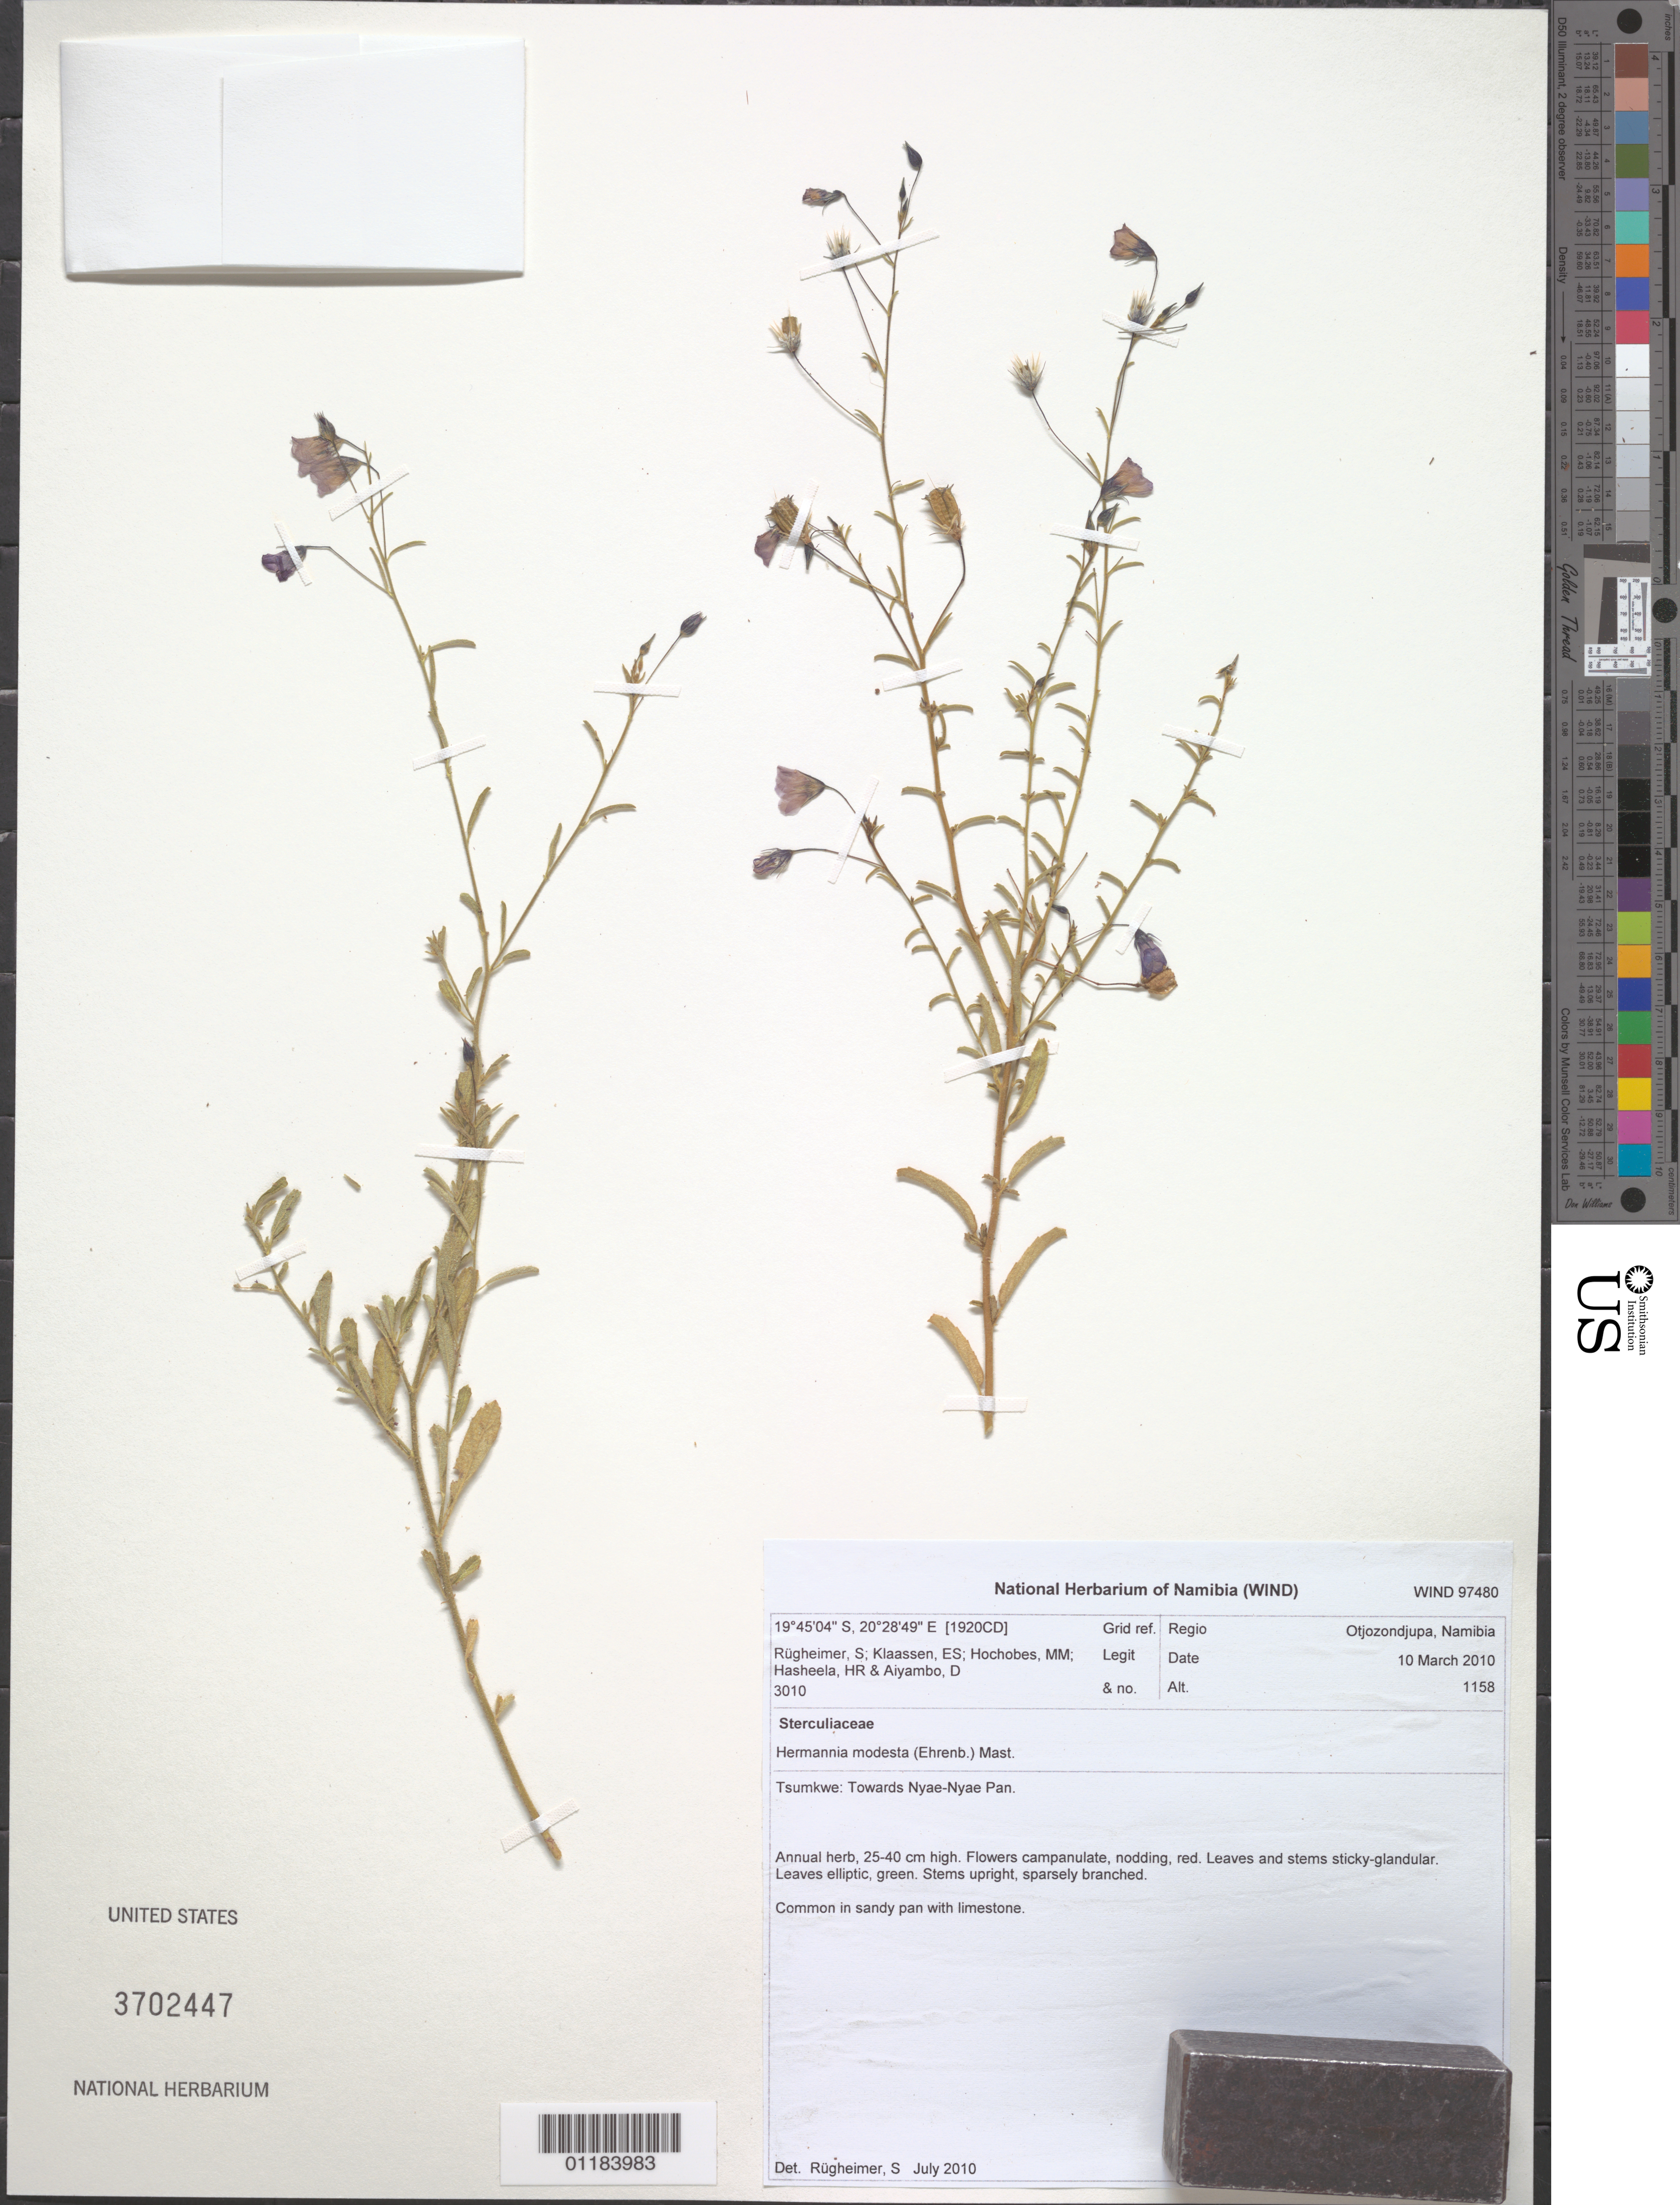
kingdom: Plantae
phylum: Tracheophyta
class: Magnoliopsida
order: Malvales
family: Malvaceae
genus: Hermannia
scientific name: Hermannia modesta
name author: (Ehrenb.) Mast.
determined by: Rugheimer, S.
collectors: S. Rugheimer, E. S. Klaassen, M. Hochobes, H. Hasheela & D. Aiyambo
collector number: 3010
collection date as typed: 10 March 2010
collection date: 2010-03-10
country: Namibia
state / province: Otjozondjupa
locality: towards Nyae-Nyae Pan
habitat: sandy pan with limestone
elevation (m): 1158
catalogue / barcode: US 3702447